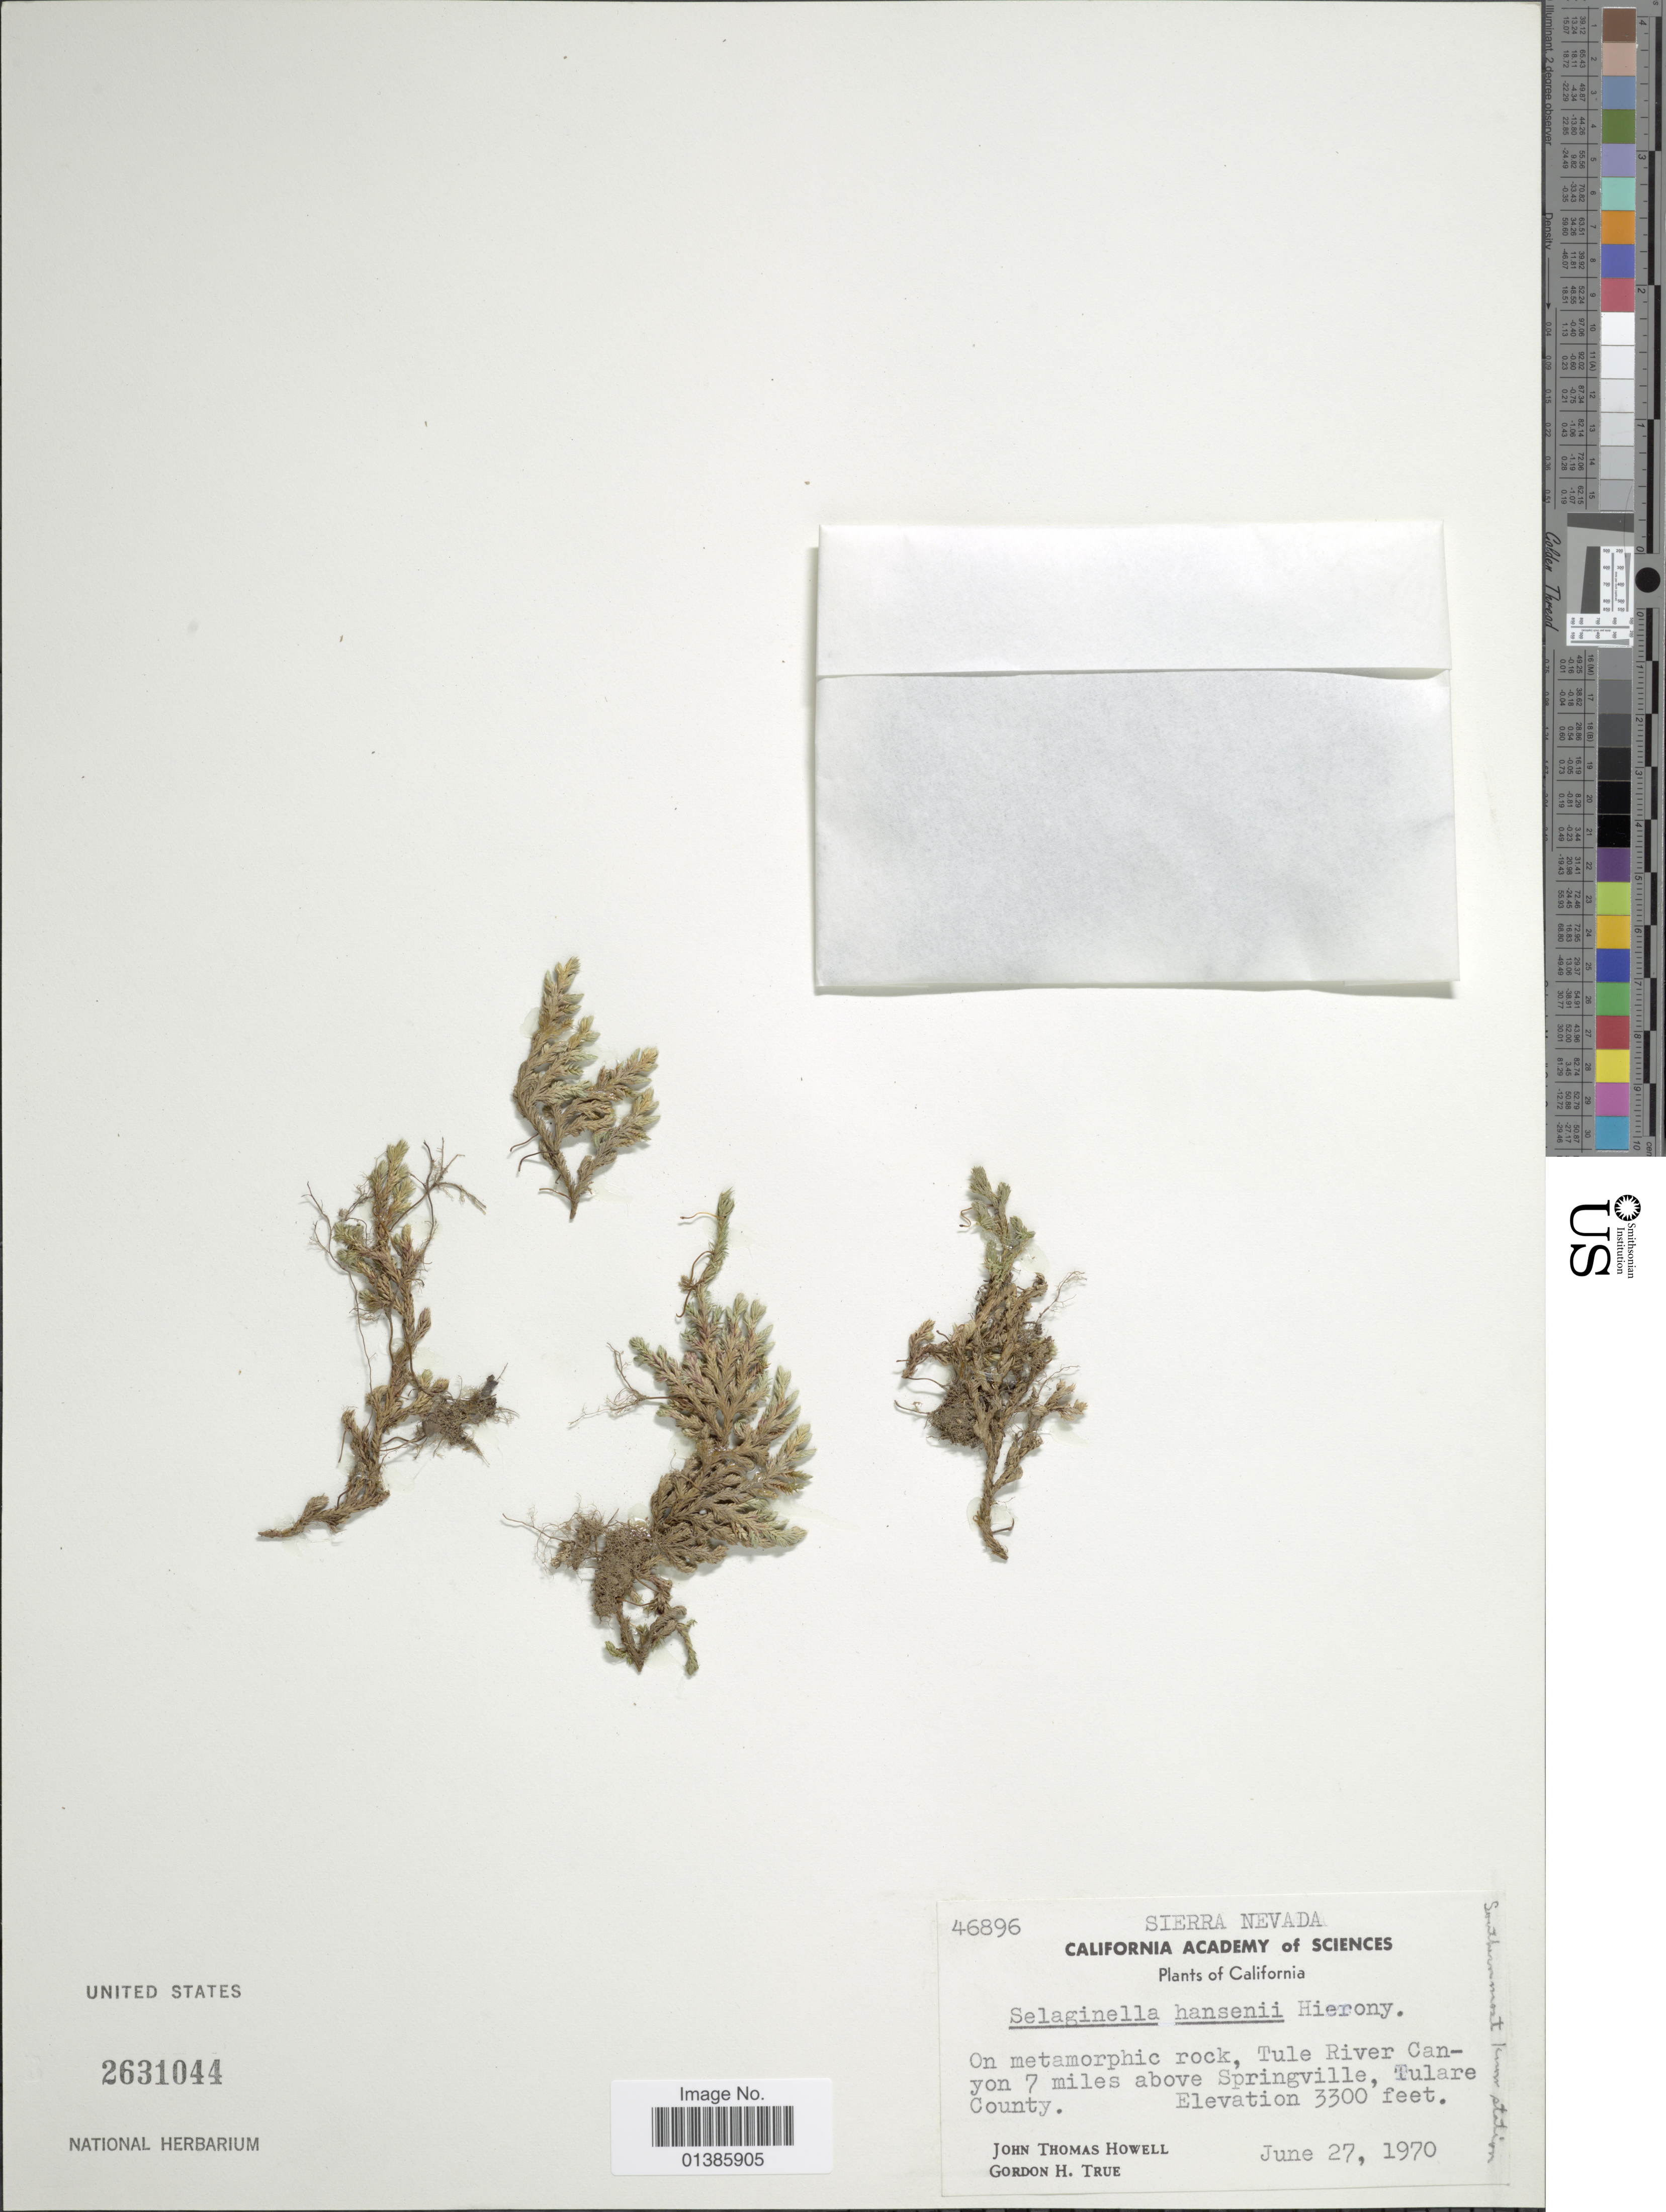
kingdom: Plantae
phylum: Tracheophyta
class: Lycopodiopsida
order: Selaginellales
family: Selaginellaceae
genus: Selaginella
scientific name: Selaginella hansenii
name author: Hieron.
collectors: J. T. Howell & G. H. True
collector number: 46896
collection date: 1970-06-27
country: United States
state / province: California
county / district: Tulare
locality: Sierra Nevada. On metamorphic rock, Tule River Canyon 7 miles above Springville, Tulare County.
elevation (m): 1006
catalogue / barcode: US 2631044